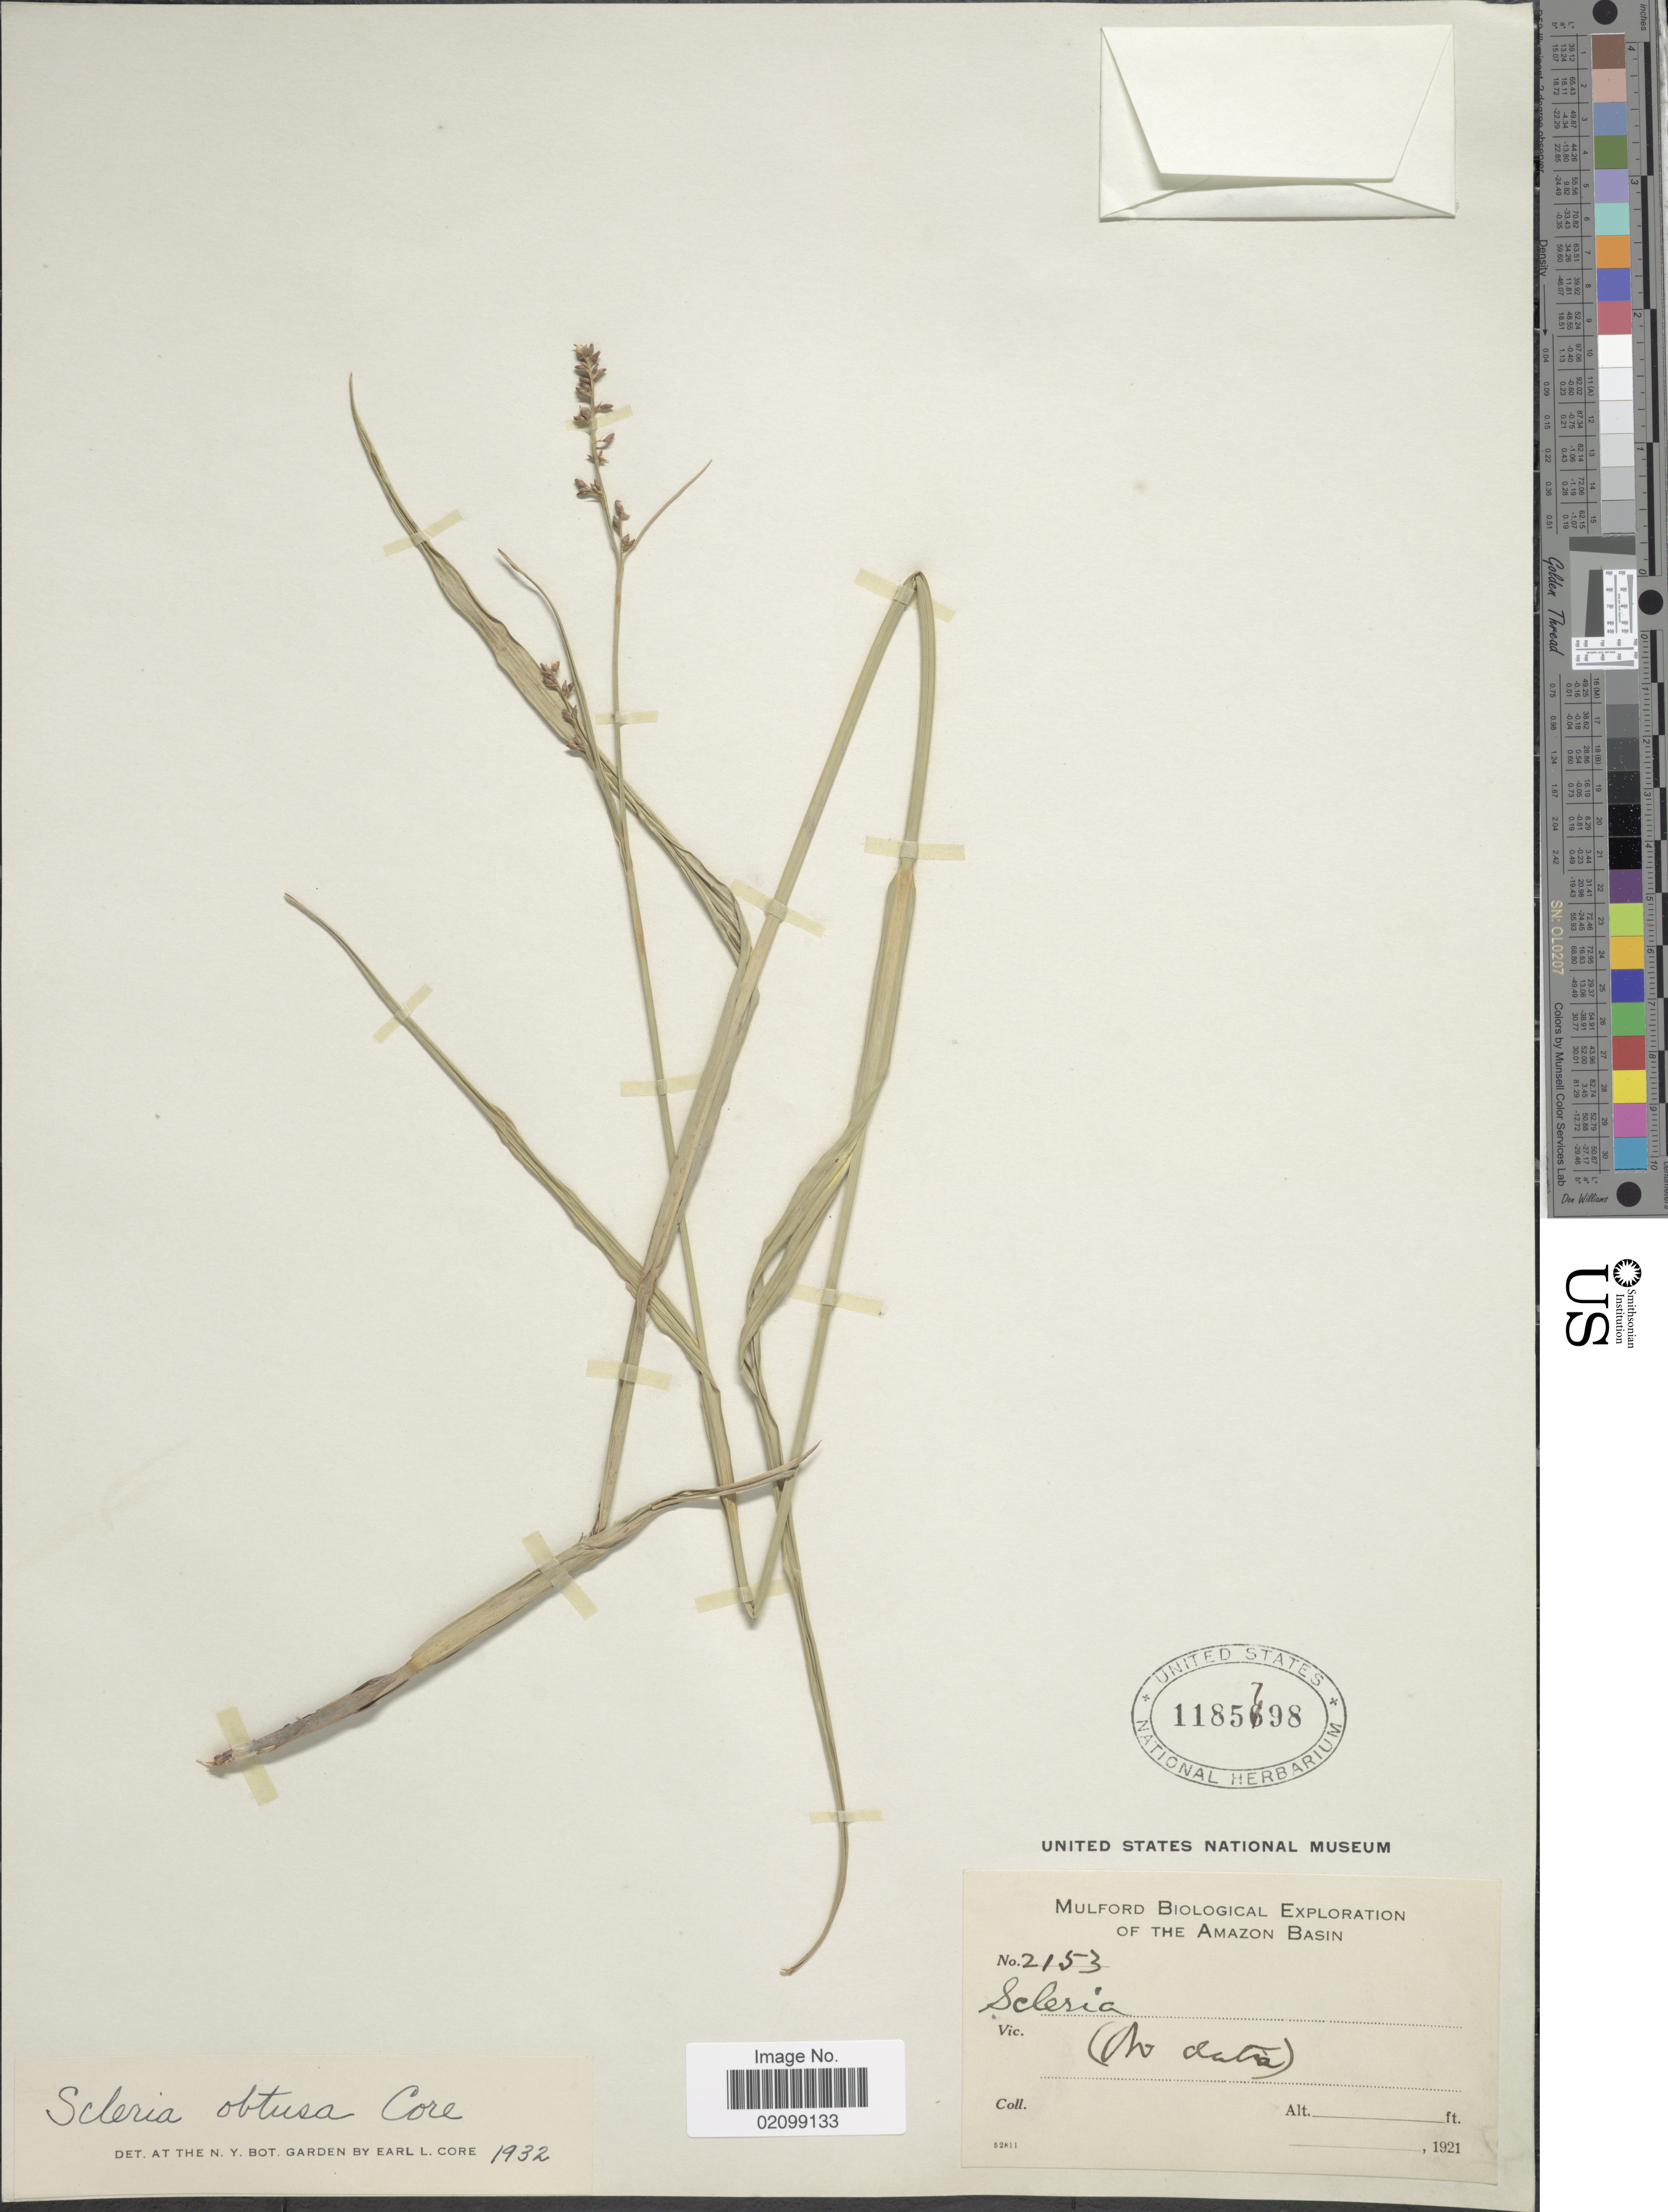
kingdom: Plantae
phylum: Tracheophyta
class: Liliopsida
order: Poales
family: Cyperaceae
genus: Scleria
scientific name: Scleria obtusa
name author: Core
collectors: Mulford Biological Exploration of the Amazon Basin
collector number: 2153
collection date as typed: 1921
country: Bolivia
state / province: La Paz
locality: Amazon Basin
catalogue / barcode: US 1185798